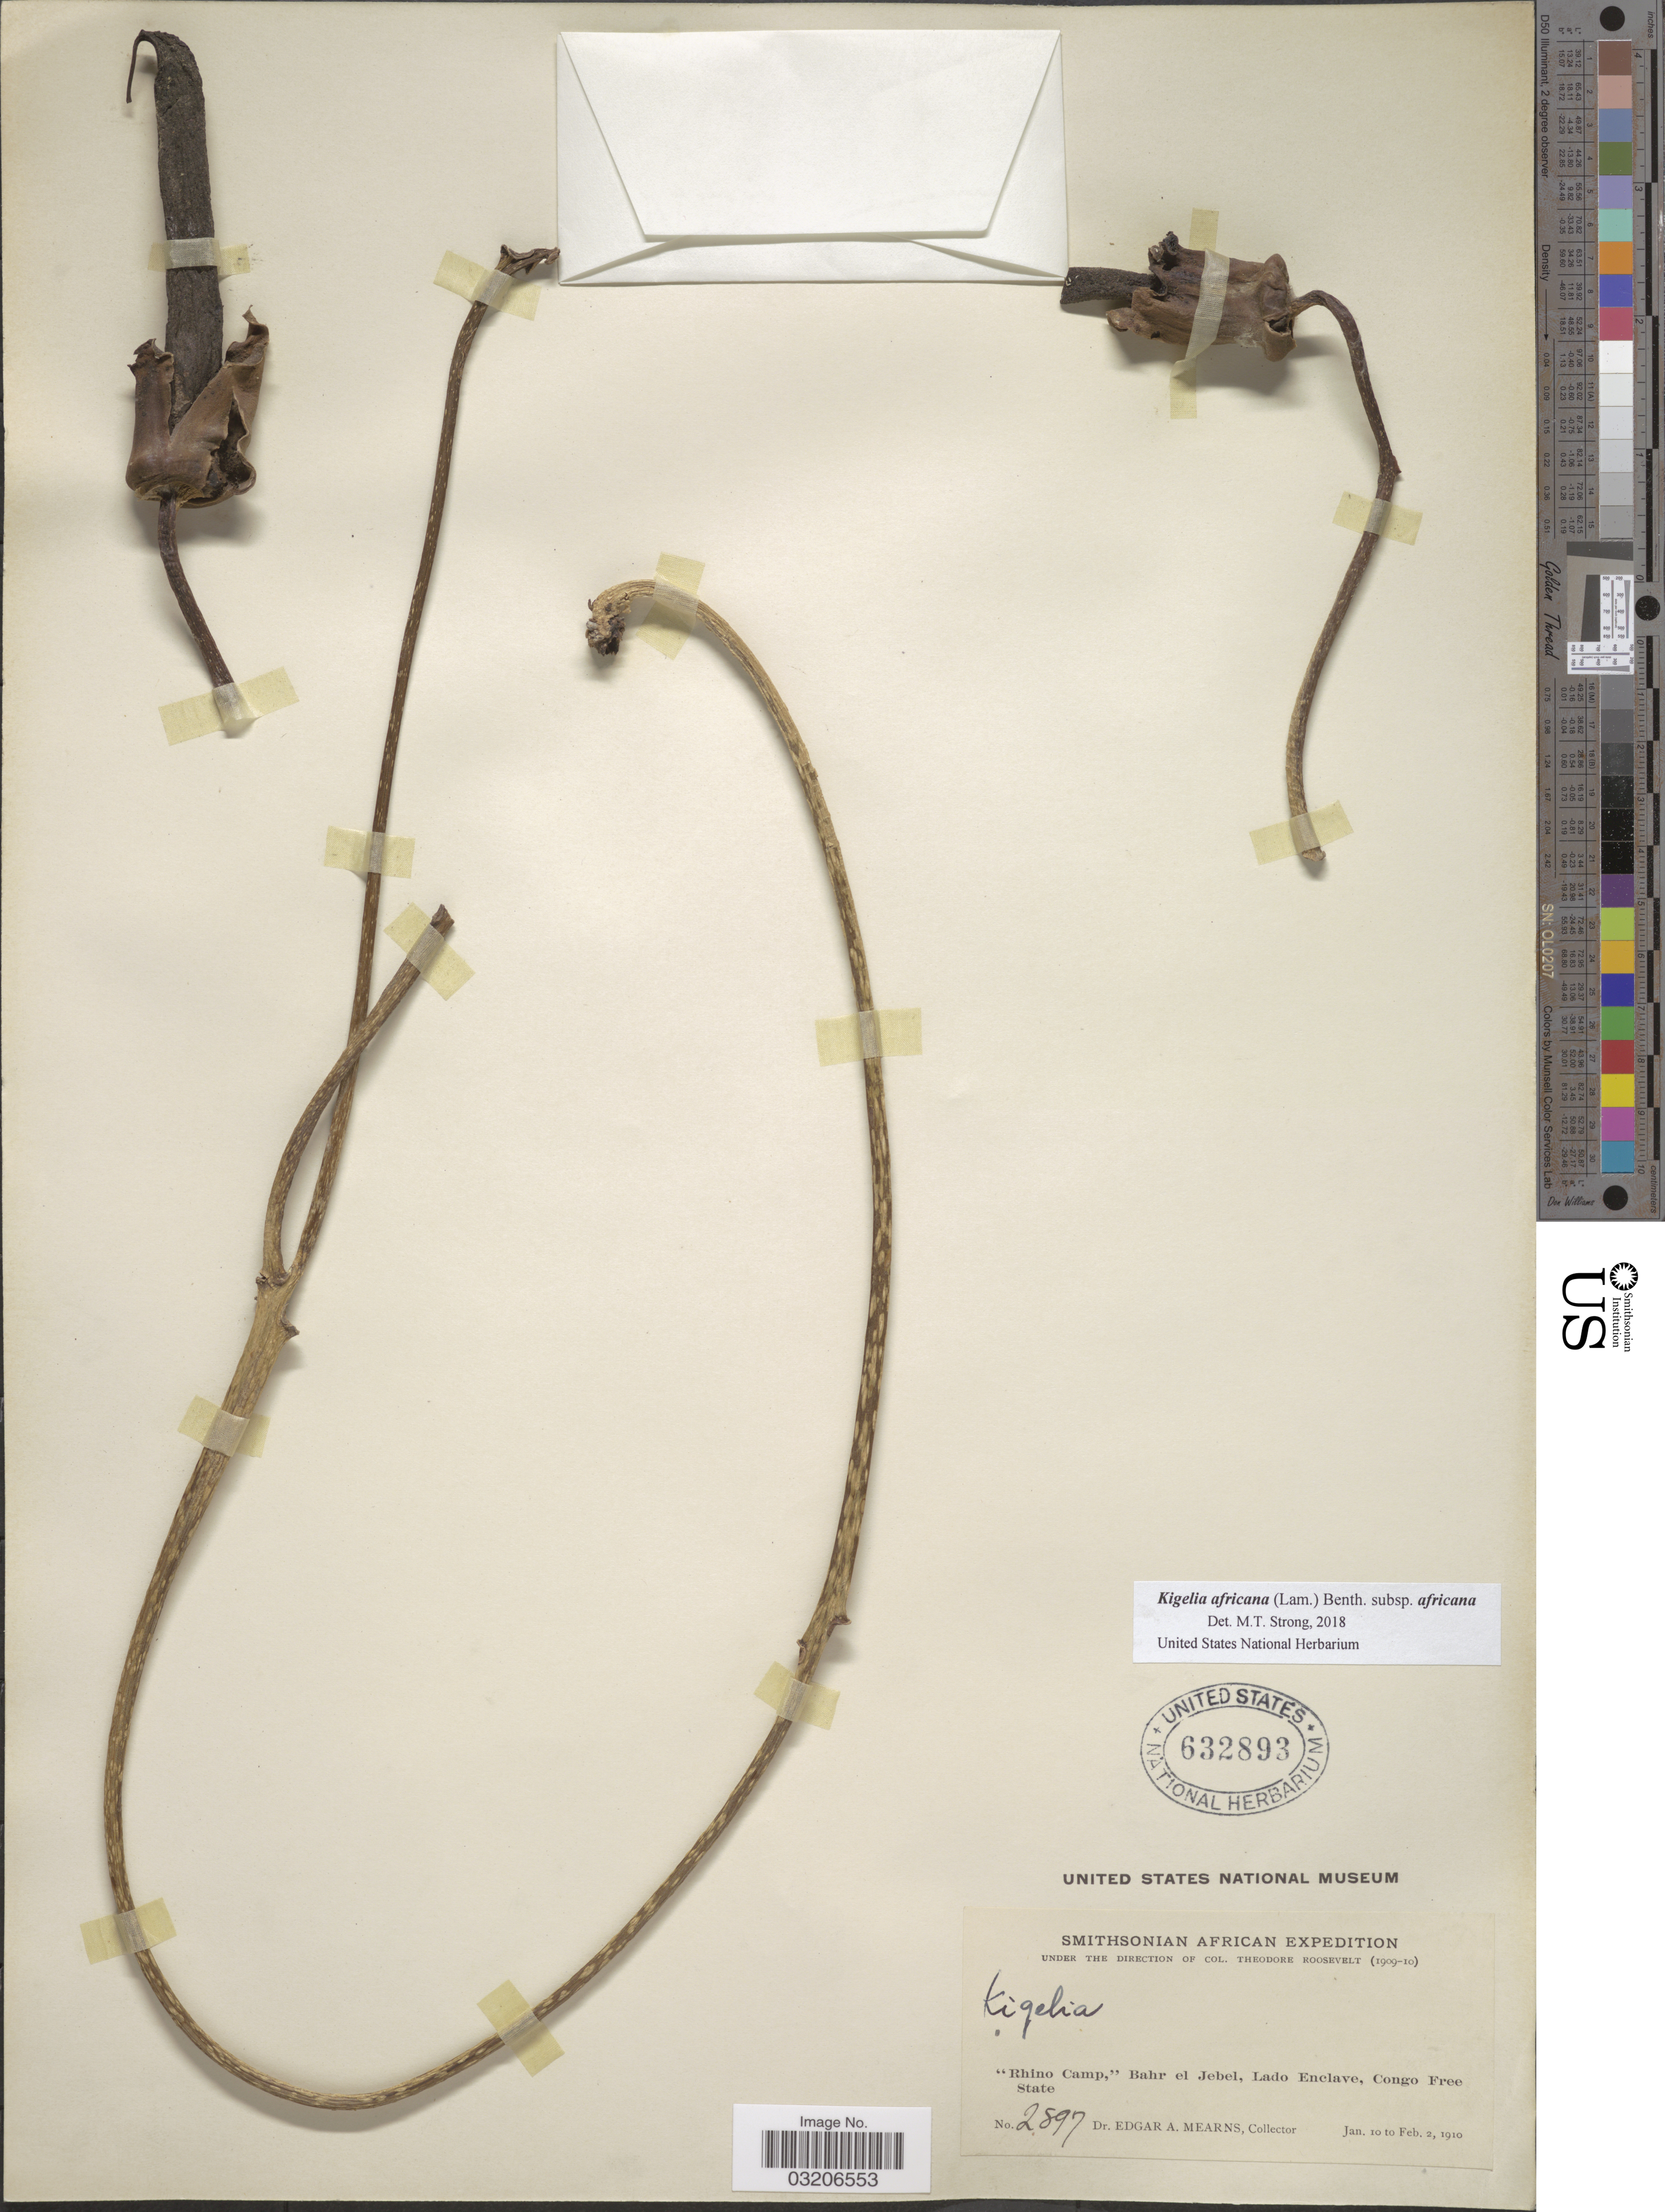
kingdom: Plantae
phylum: Tracheophyta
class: Magnoliopsida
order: Lamiales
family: Bignoniaceae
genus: Kigelia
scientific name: Kigelia africana subsp. africana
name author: (Lam.) Benth.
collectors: E. A. Mearns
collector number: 2897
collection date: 1910-01-10/1910-02-02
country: Congo, Democratic Republic of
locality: Rhino Camp,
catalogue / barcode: US 632893